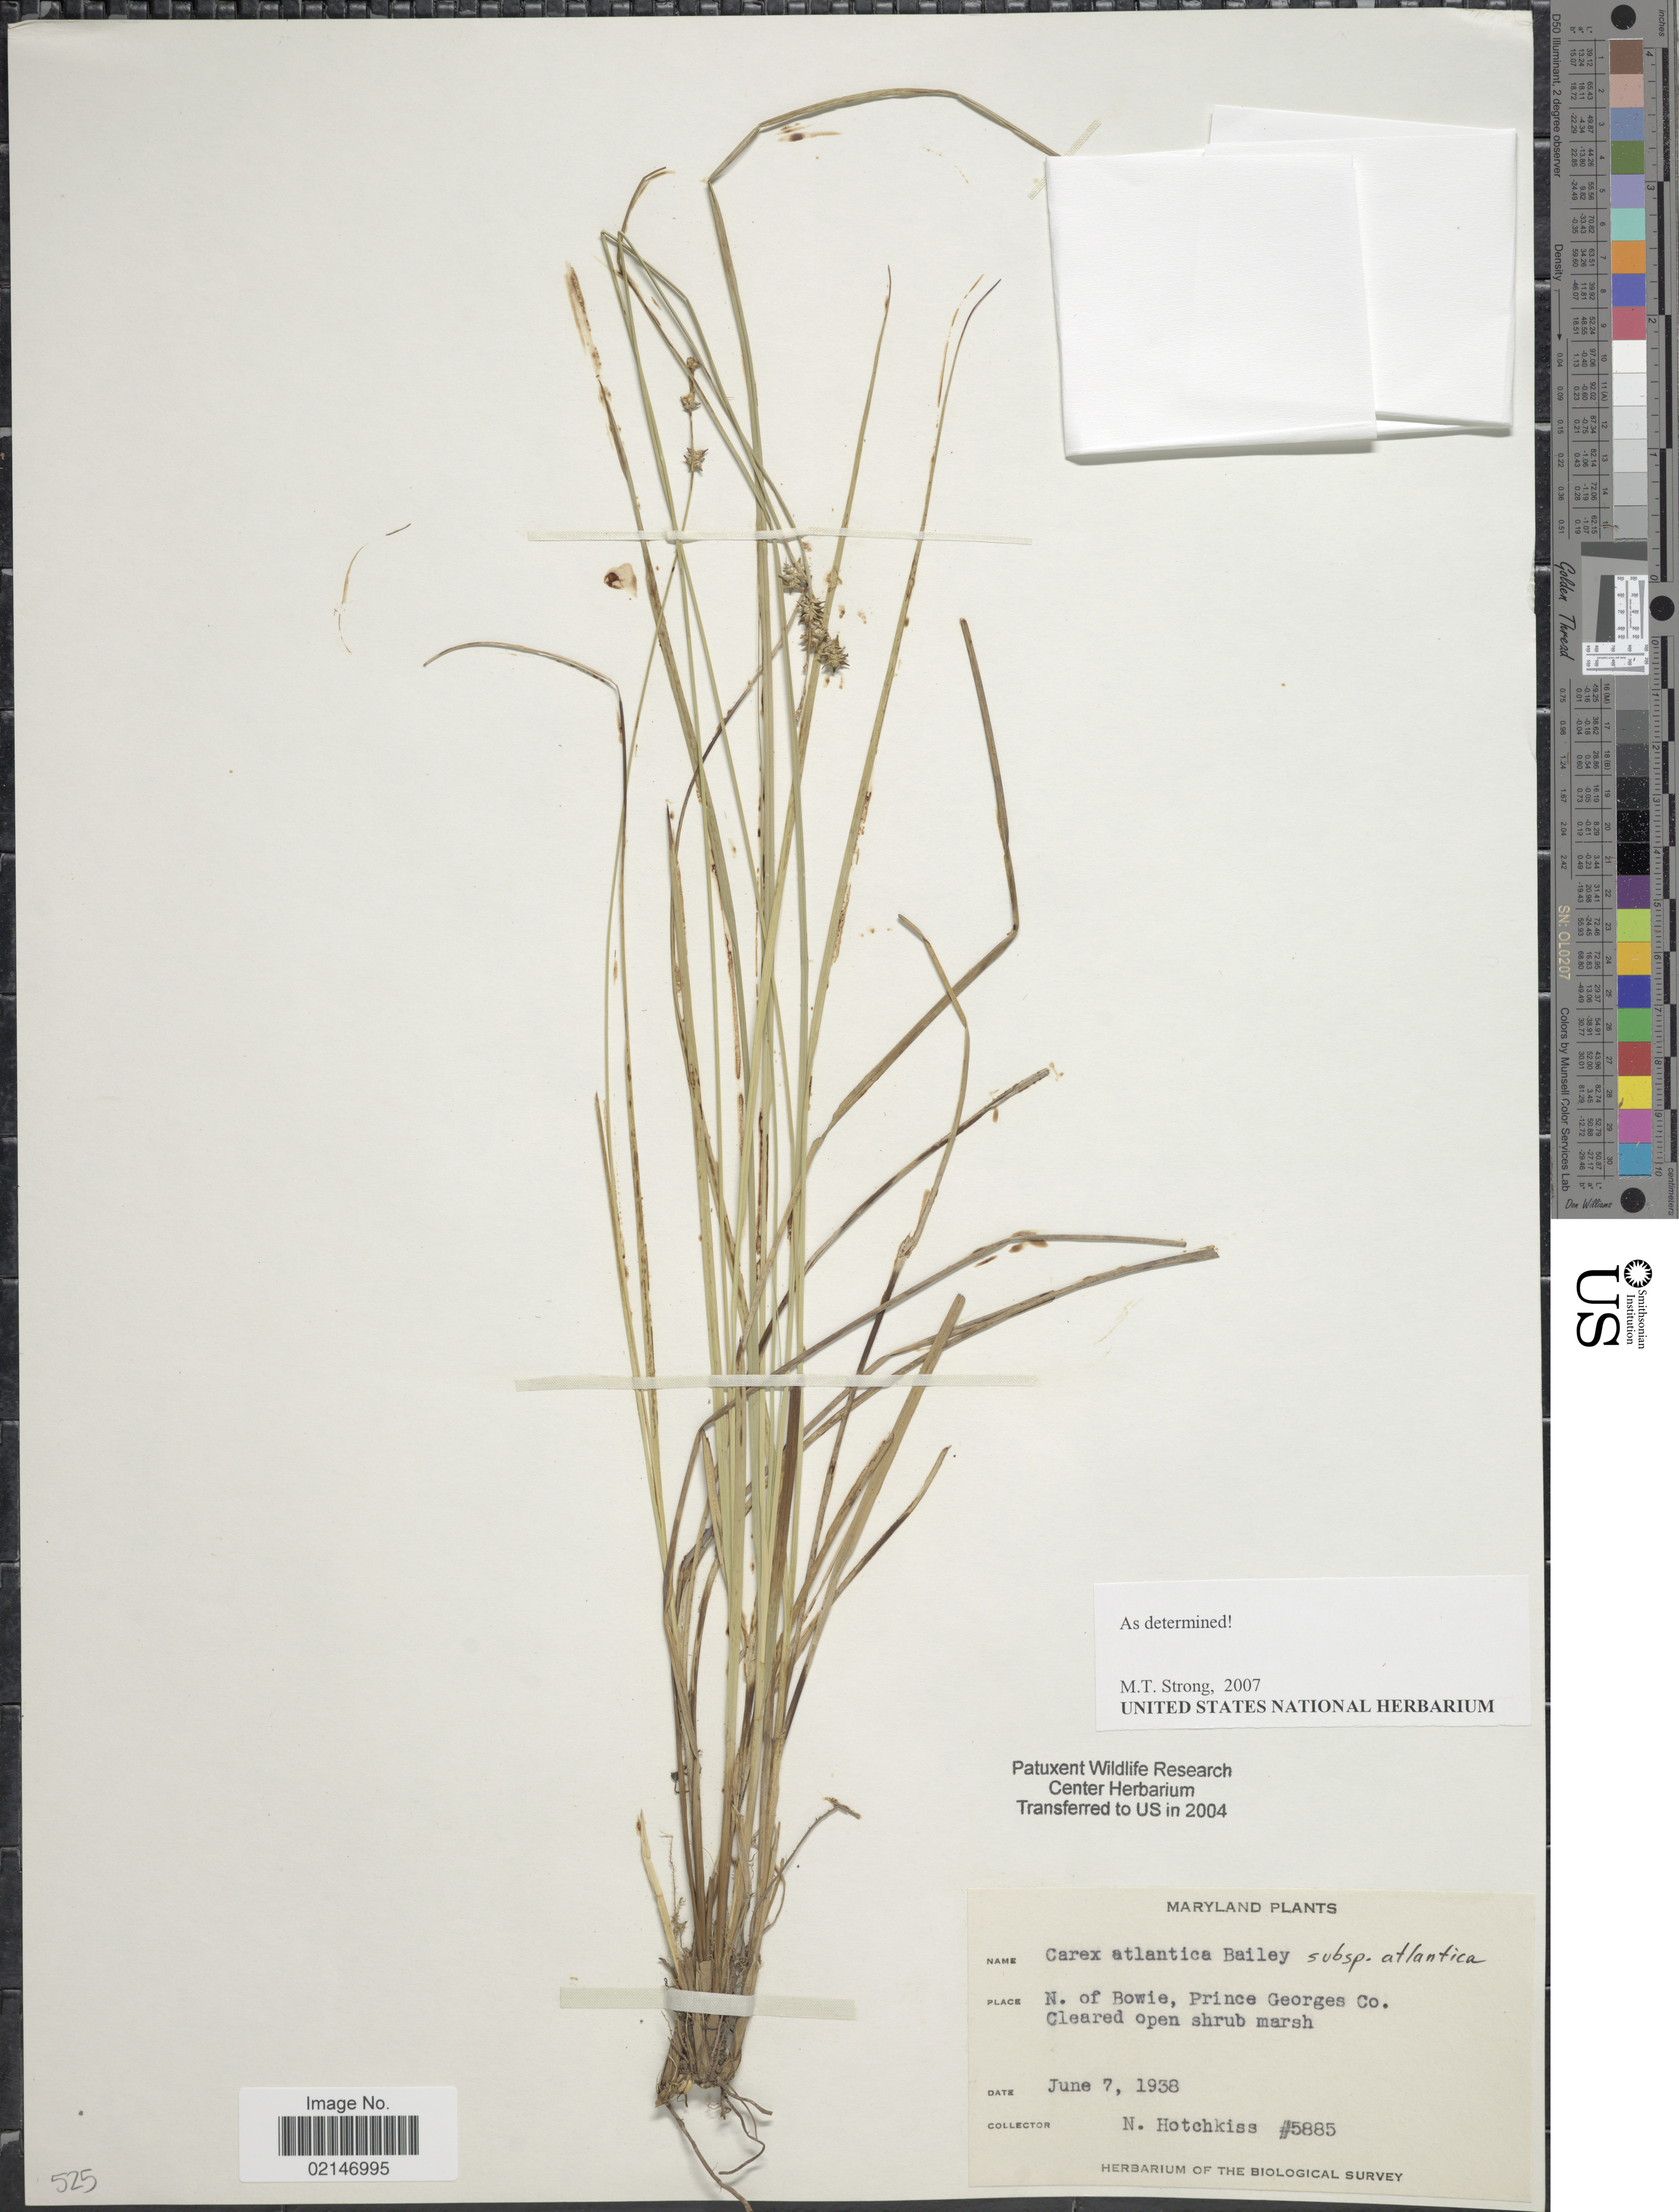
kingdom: Plantae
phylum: Tracheophyta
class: Liliopsida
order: Poales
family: Cyperaceae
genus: Carex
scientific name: Carex atlantica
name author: L.H. Bailey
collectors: N. Hotchkiss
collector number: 5885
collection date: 1938-06-07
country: United States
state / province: Maryland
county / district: Prince George's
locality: N. of Bowie, Prince Georges Co.